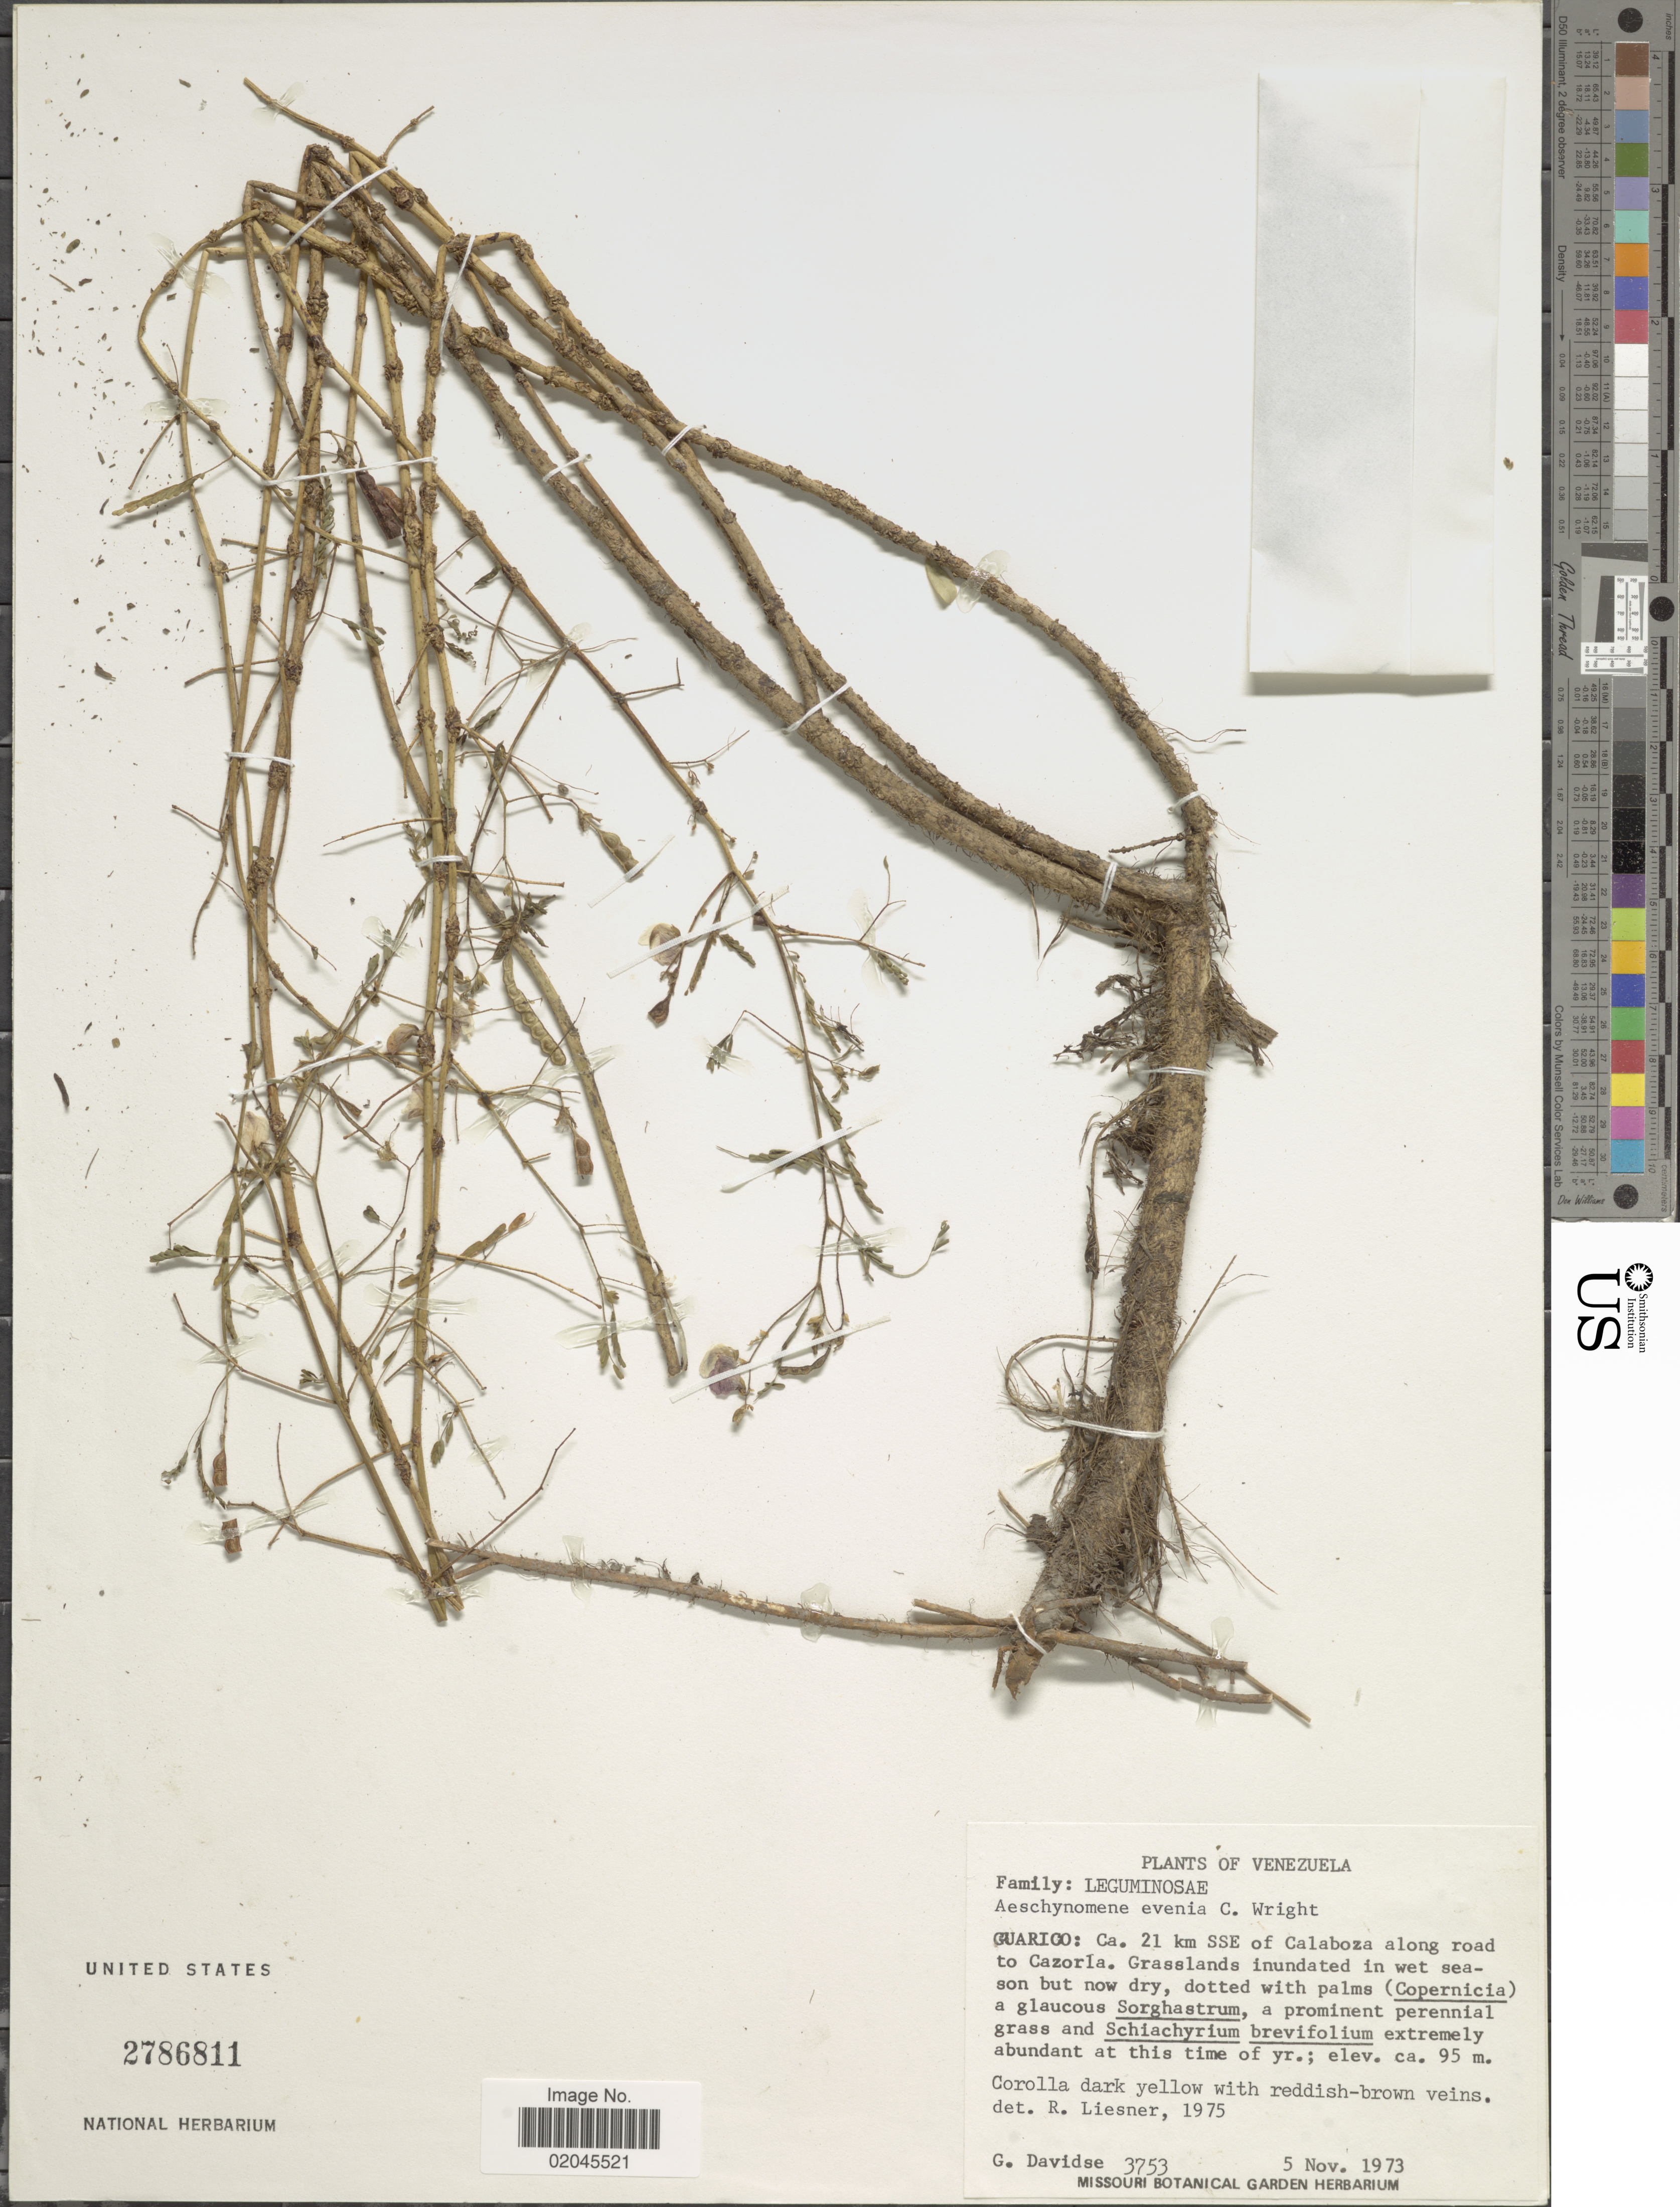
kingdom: Plantae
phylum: Tracheophyta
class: Magnoliopsida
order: Fabales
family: Fabaceae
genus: Aeschynomene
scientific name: Aeschynomene evenia var. evenia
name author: C. Wright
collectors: G. Davidse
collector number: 3753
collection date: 1973-11-05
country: Venezuela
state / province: Guárico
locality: Guarico: 21 km SSE of Calaboza along road to Cazorla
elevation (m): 95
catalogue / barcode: US 2786811